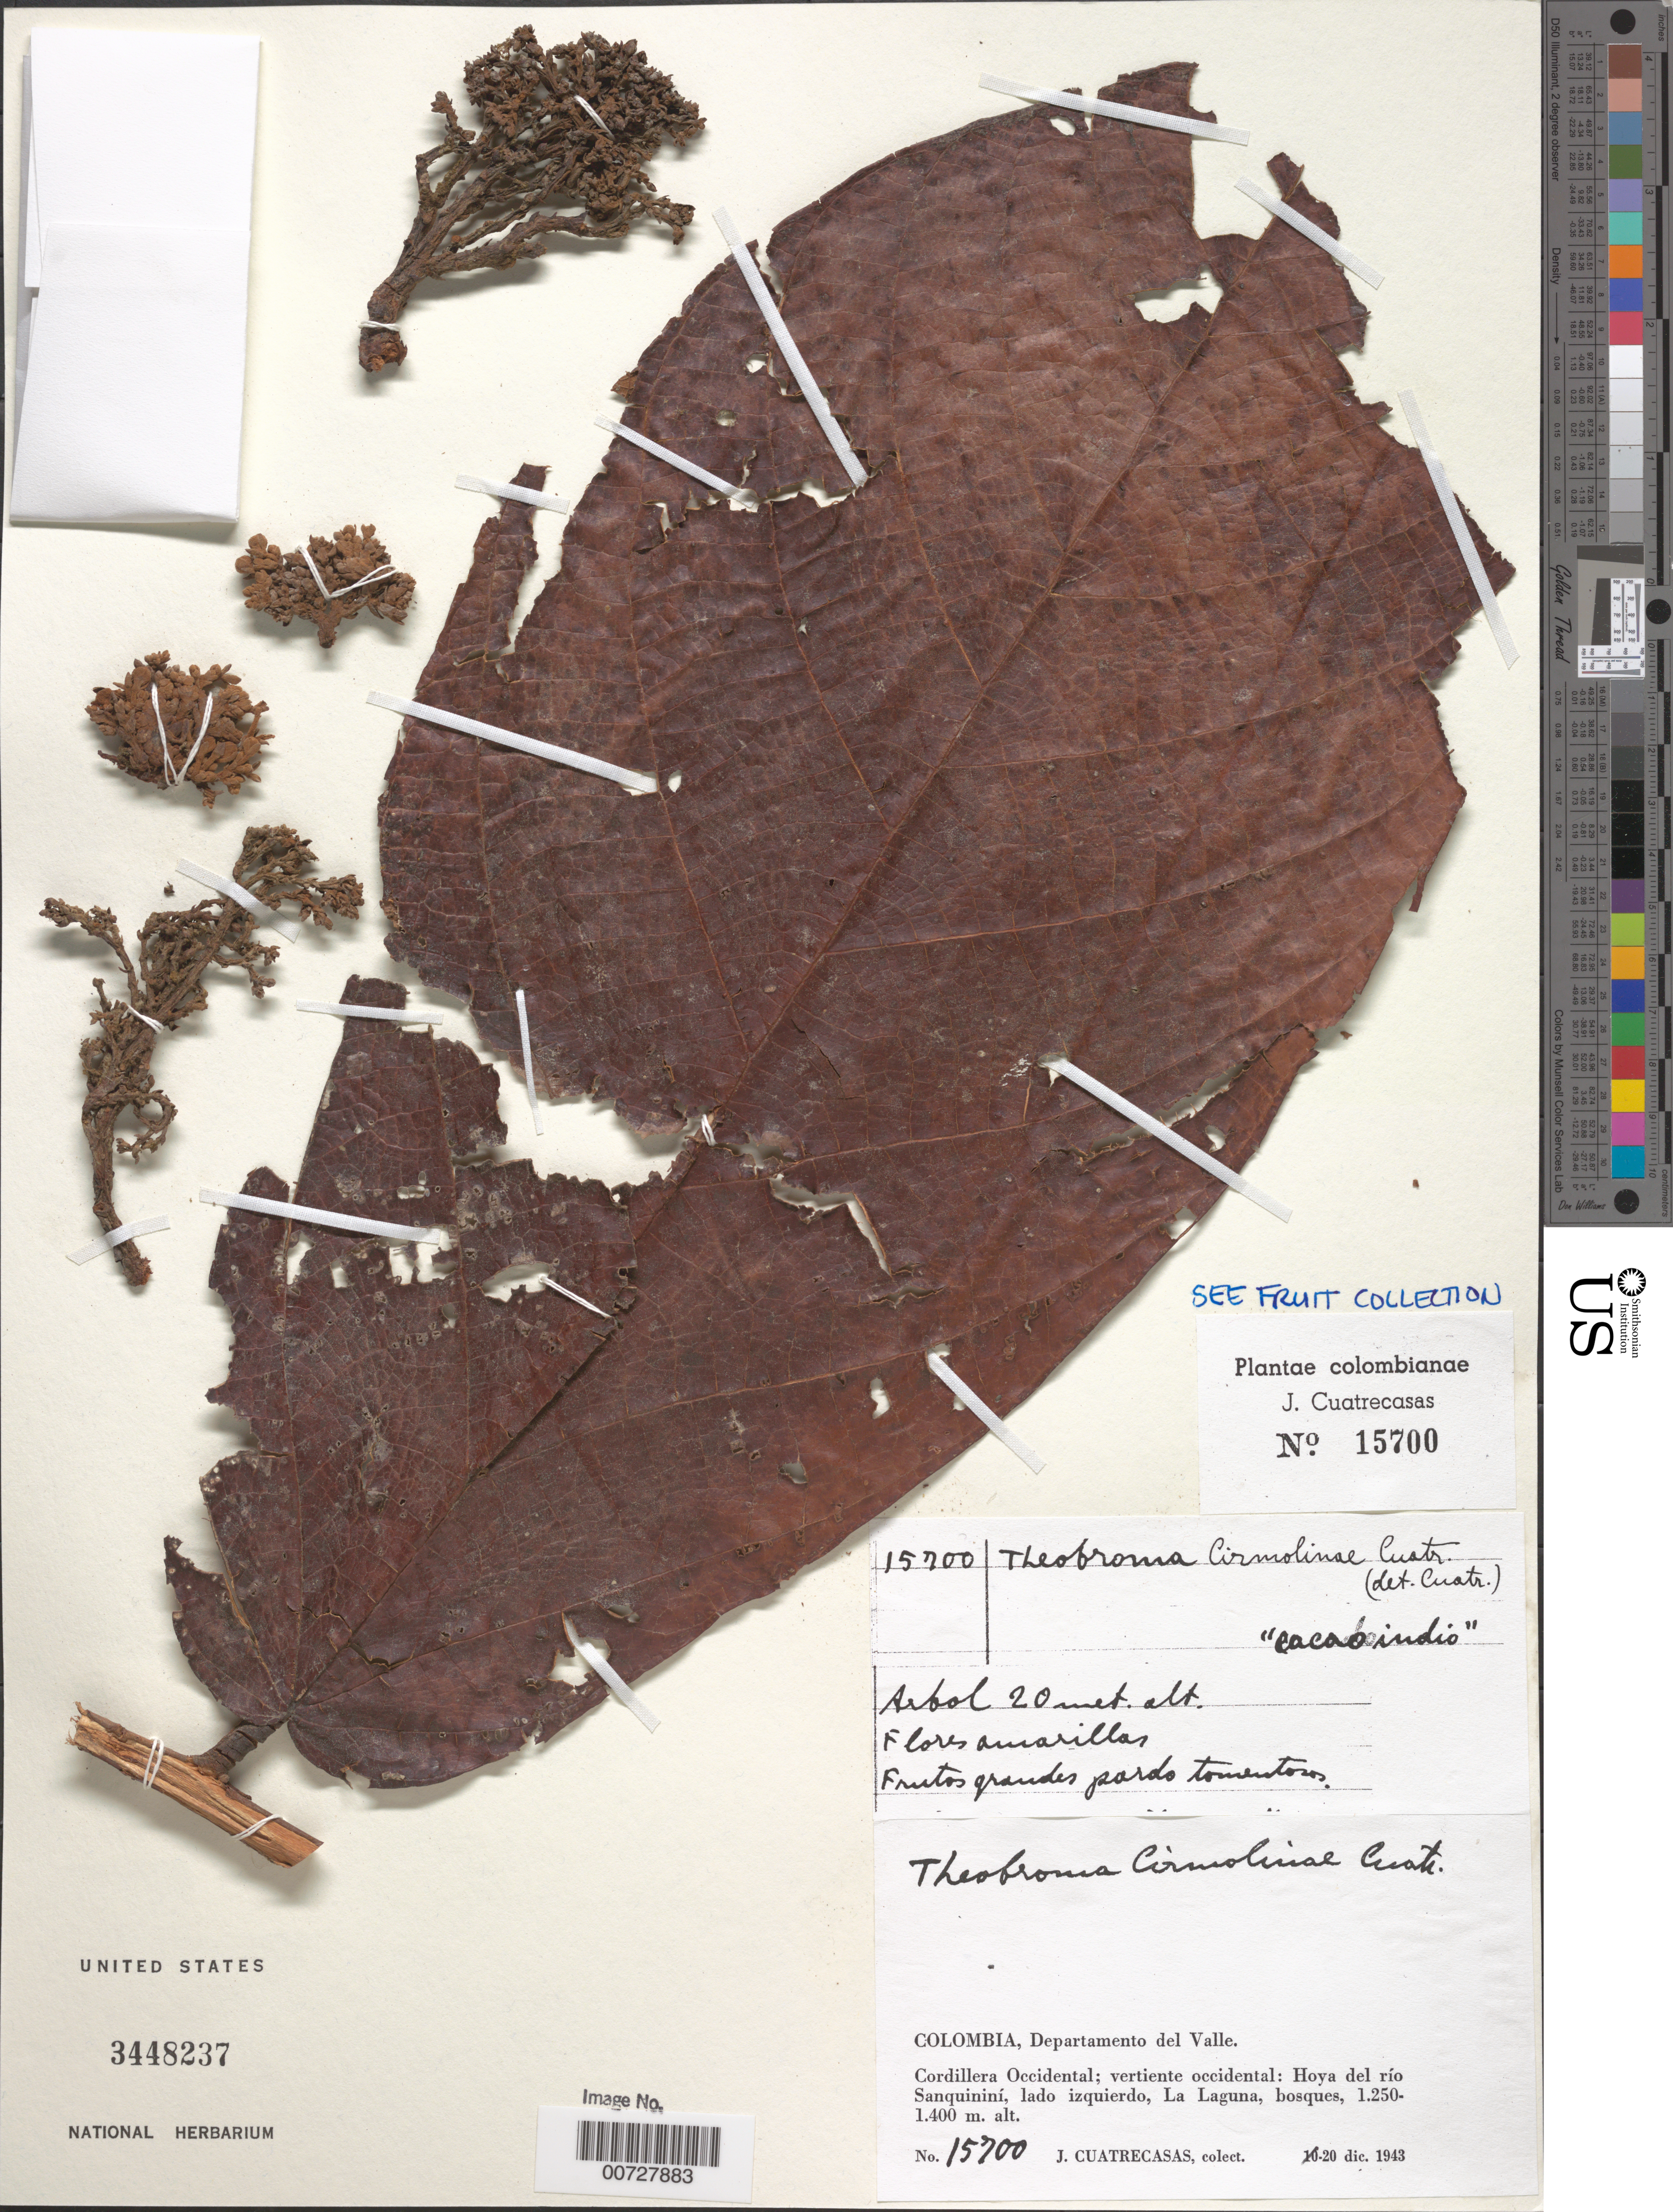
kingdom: Plantae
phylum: Tracheophyta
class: Magnoliopsida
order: Malvales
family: Malvaceae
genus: Theobroma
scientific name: Theobroma cirmolinae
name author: Cuatrec.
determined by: Cuatrecasas, J.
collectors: J. Cuatrecasas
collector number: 15700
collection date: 1943-12-20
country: Colombia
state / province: Valle del Cauca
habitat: bosques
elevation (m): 1250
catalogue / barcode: US 3448237